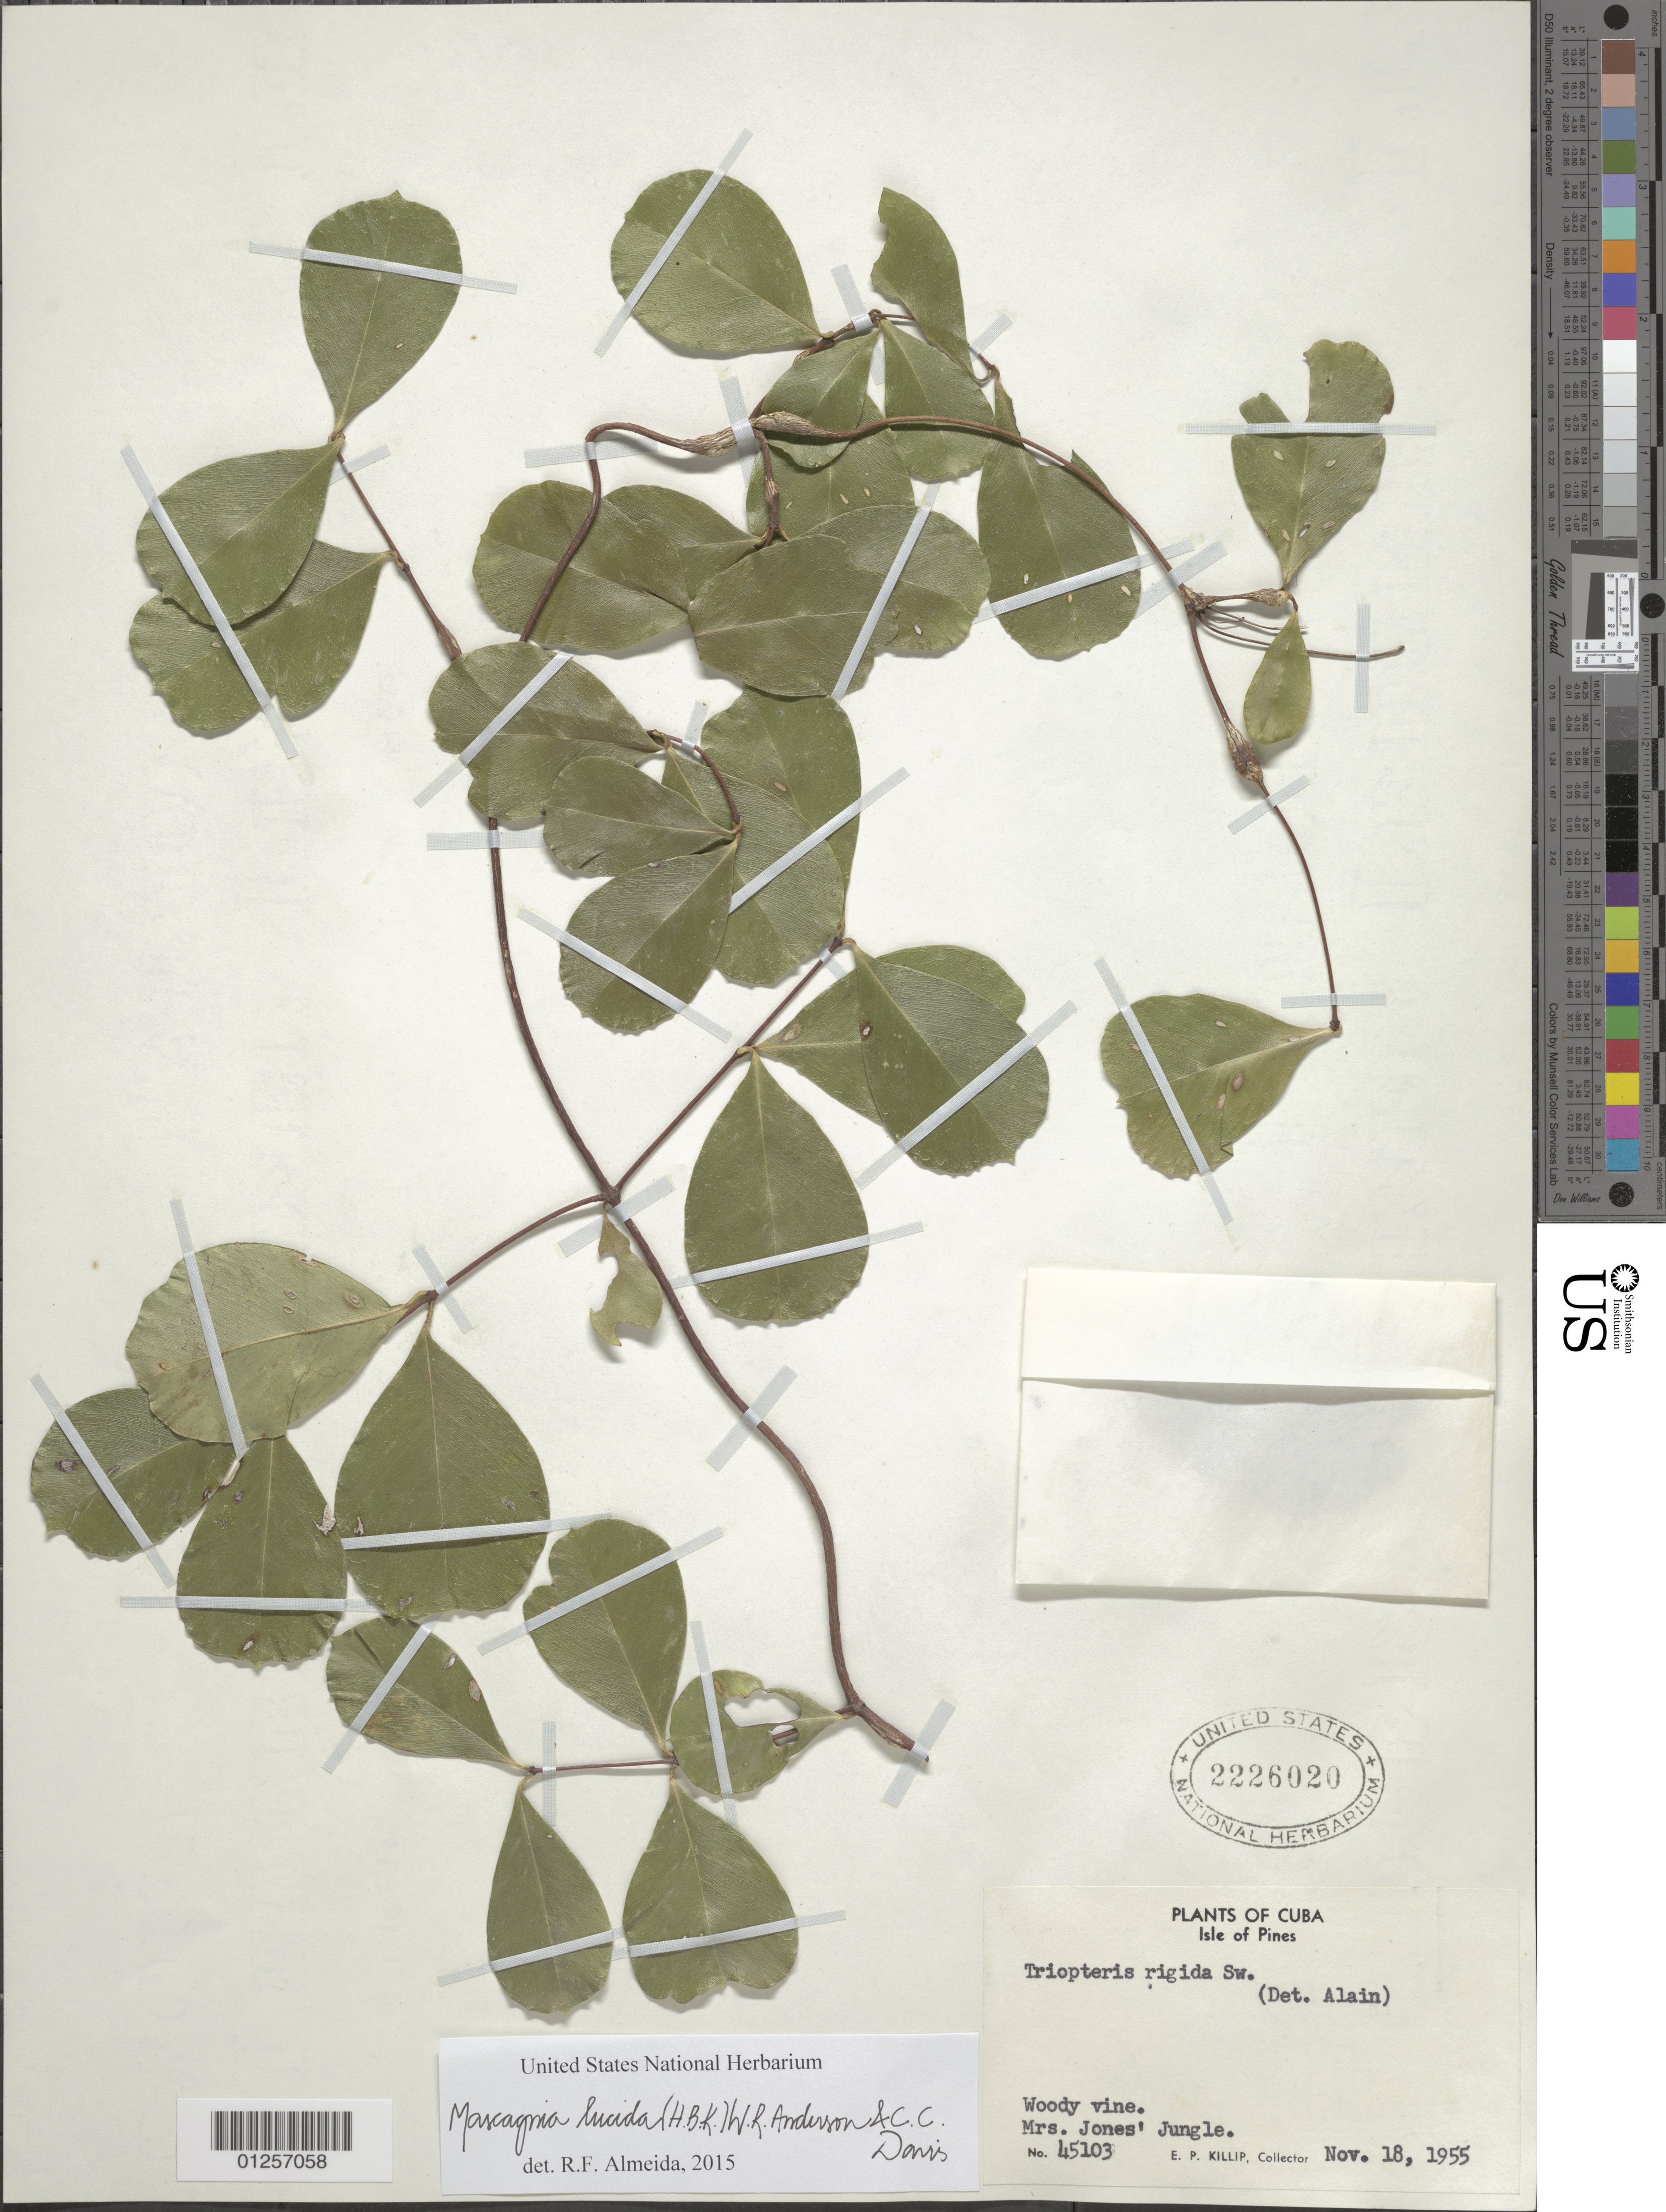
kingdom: Plantae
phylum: Tracheophyta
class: Magnoliopsida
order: Malpighiales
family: Malpighiaceae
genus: Mascagnia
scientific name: Mascagnia lucida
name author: (Kunth) W.R. Anderson & C. Davis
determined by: De Almeida, R. F., (HUEFS), Universidade Estadual de Feira de Santana (BRAZIL)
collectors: E. P. Killip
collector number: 45103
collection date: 1955-11-18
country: Cuba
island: Isla de la Juventud (Isle of Pines)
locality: Mrs. Jones' Jungle.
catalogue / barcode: US 2226020